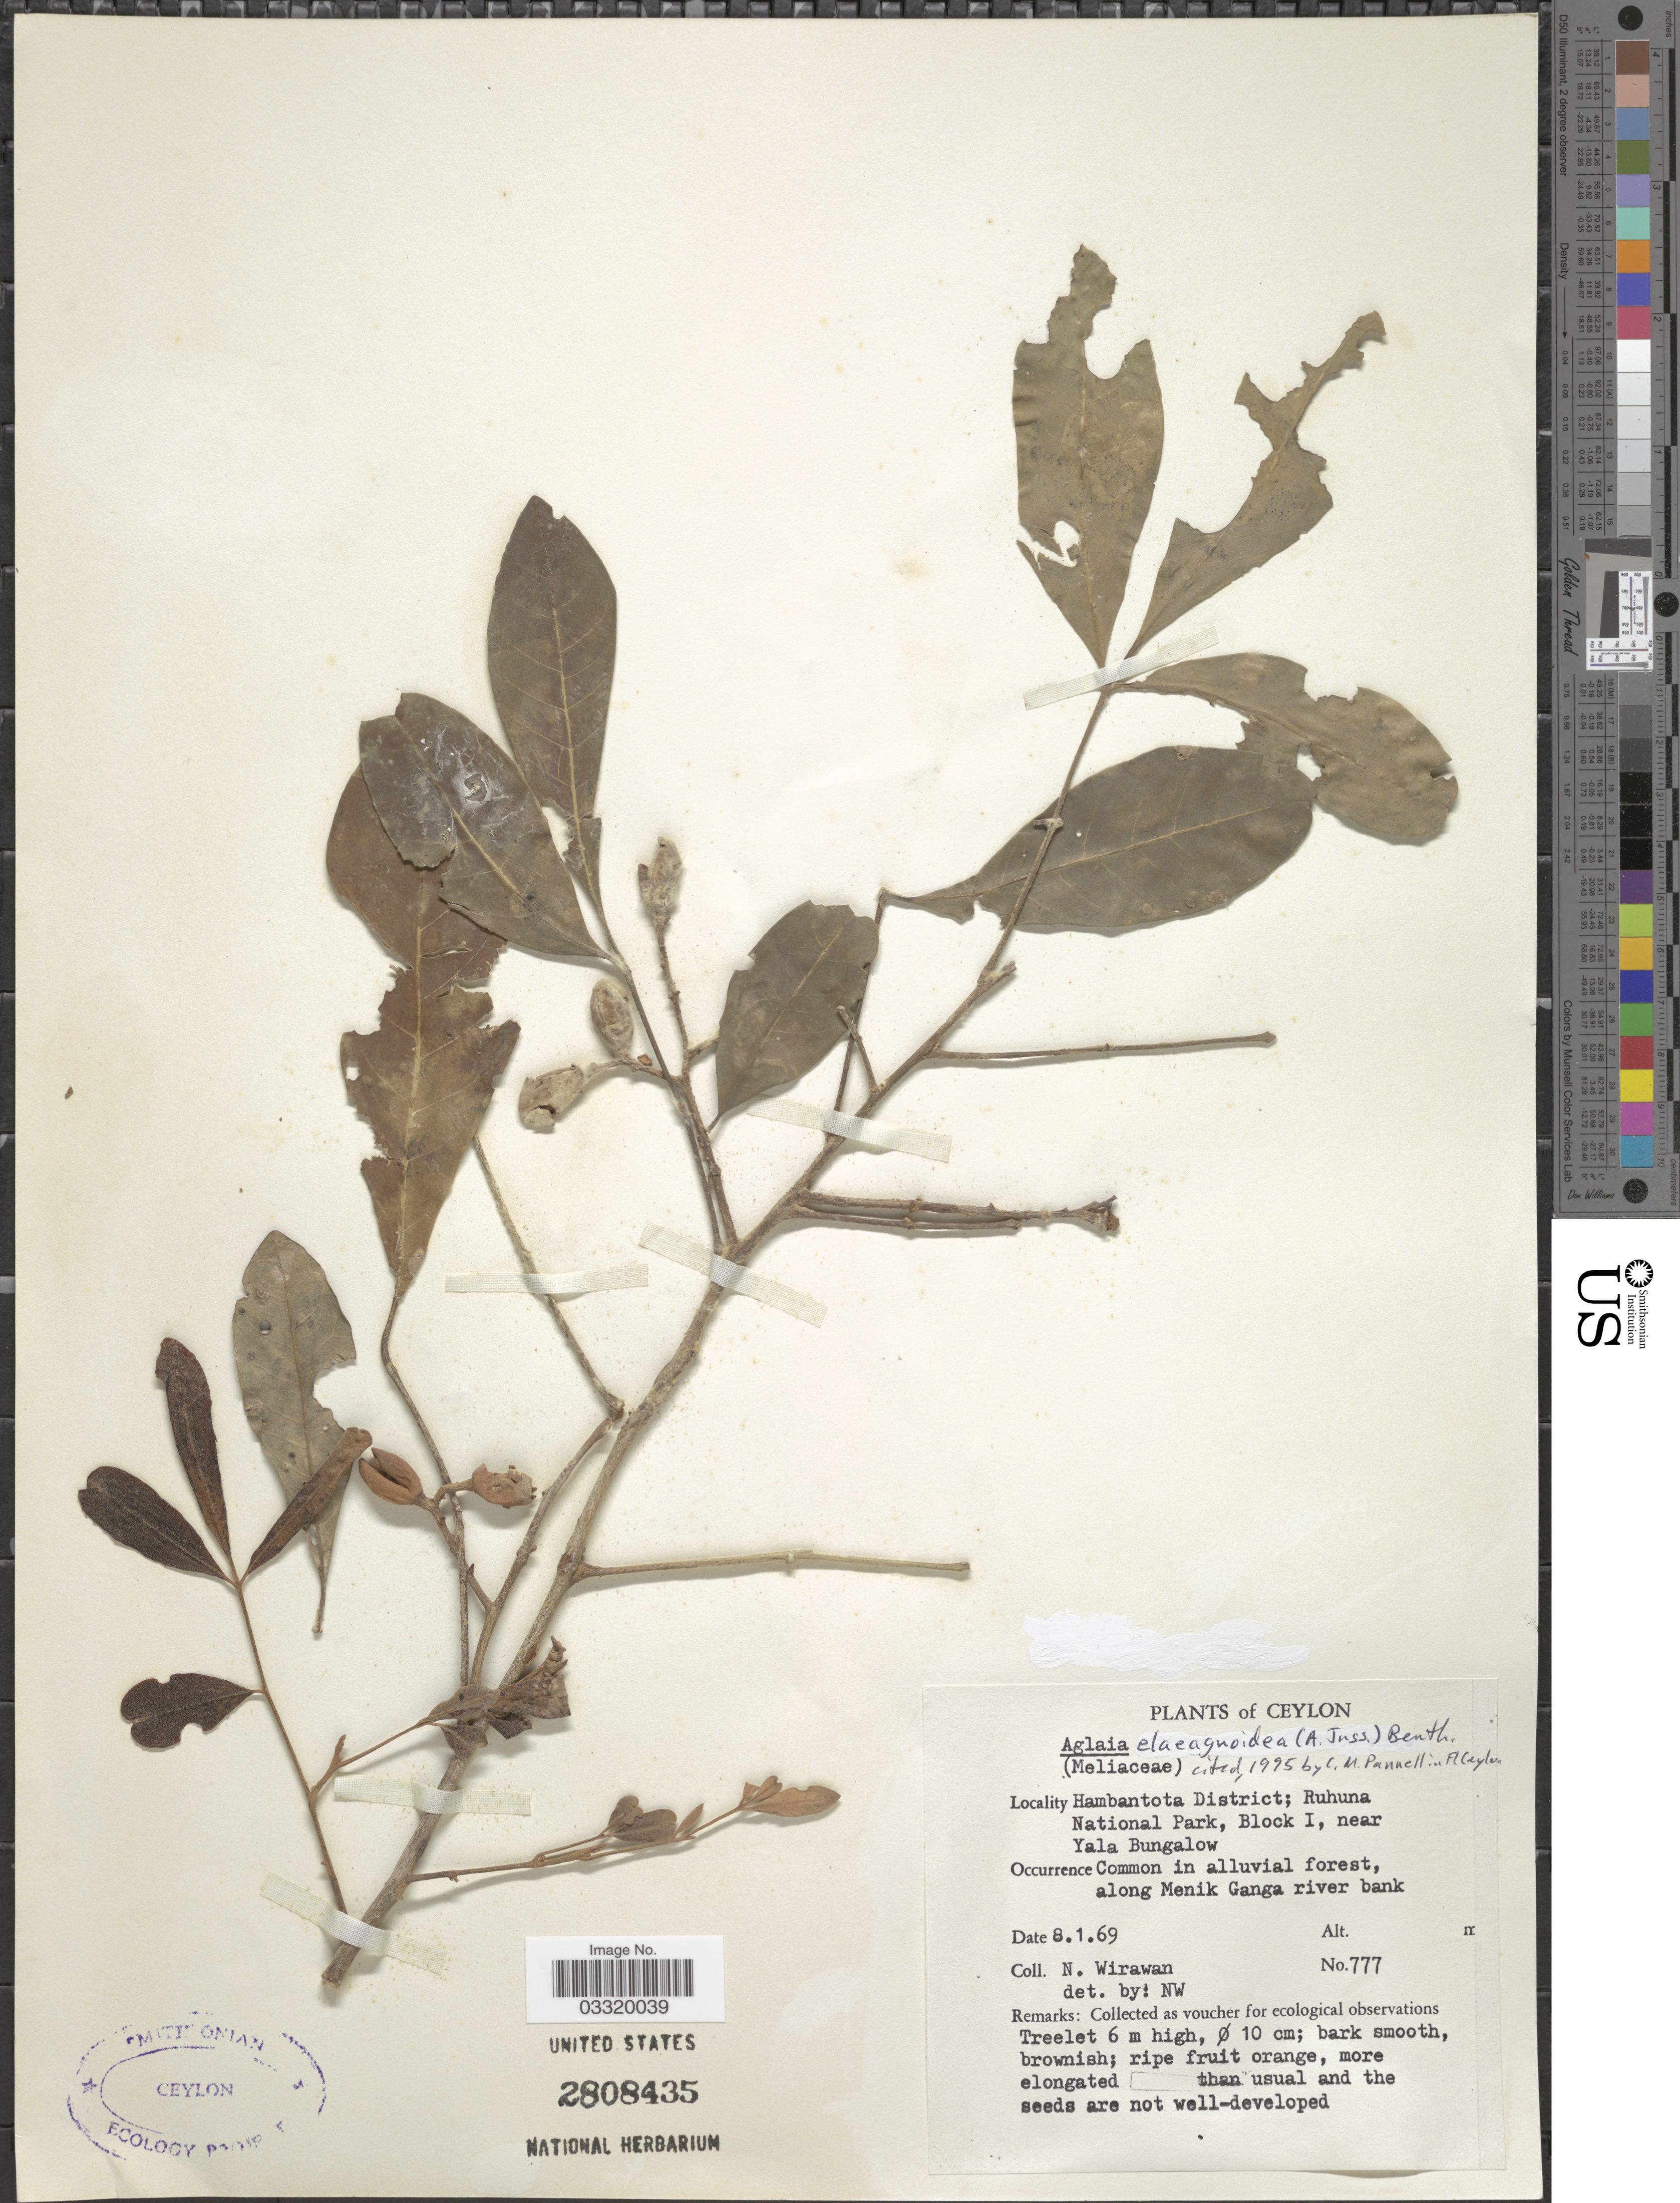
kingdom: Plantae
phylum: Tracheophyta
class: Magnoliopsida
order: Sapindales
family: Meliaceae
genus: Aglaia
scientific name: Aglaia elaeagnoidea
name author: (A. Juss.) Benth.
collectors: N. Wirawan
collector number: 777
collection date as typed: Transcribed d/m/y: 8/1/69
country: Sri Lanka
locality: Ceylon. Hambantota District; Ruhuna National Park, Block I, near Yala Bungalow. Along Menik Ganga river bank.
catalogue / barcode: US 2808435